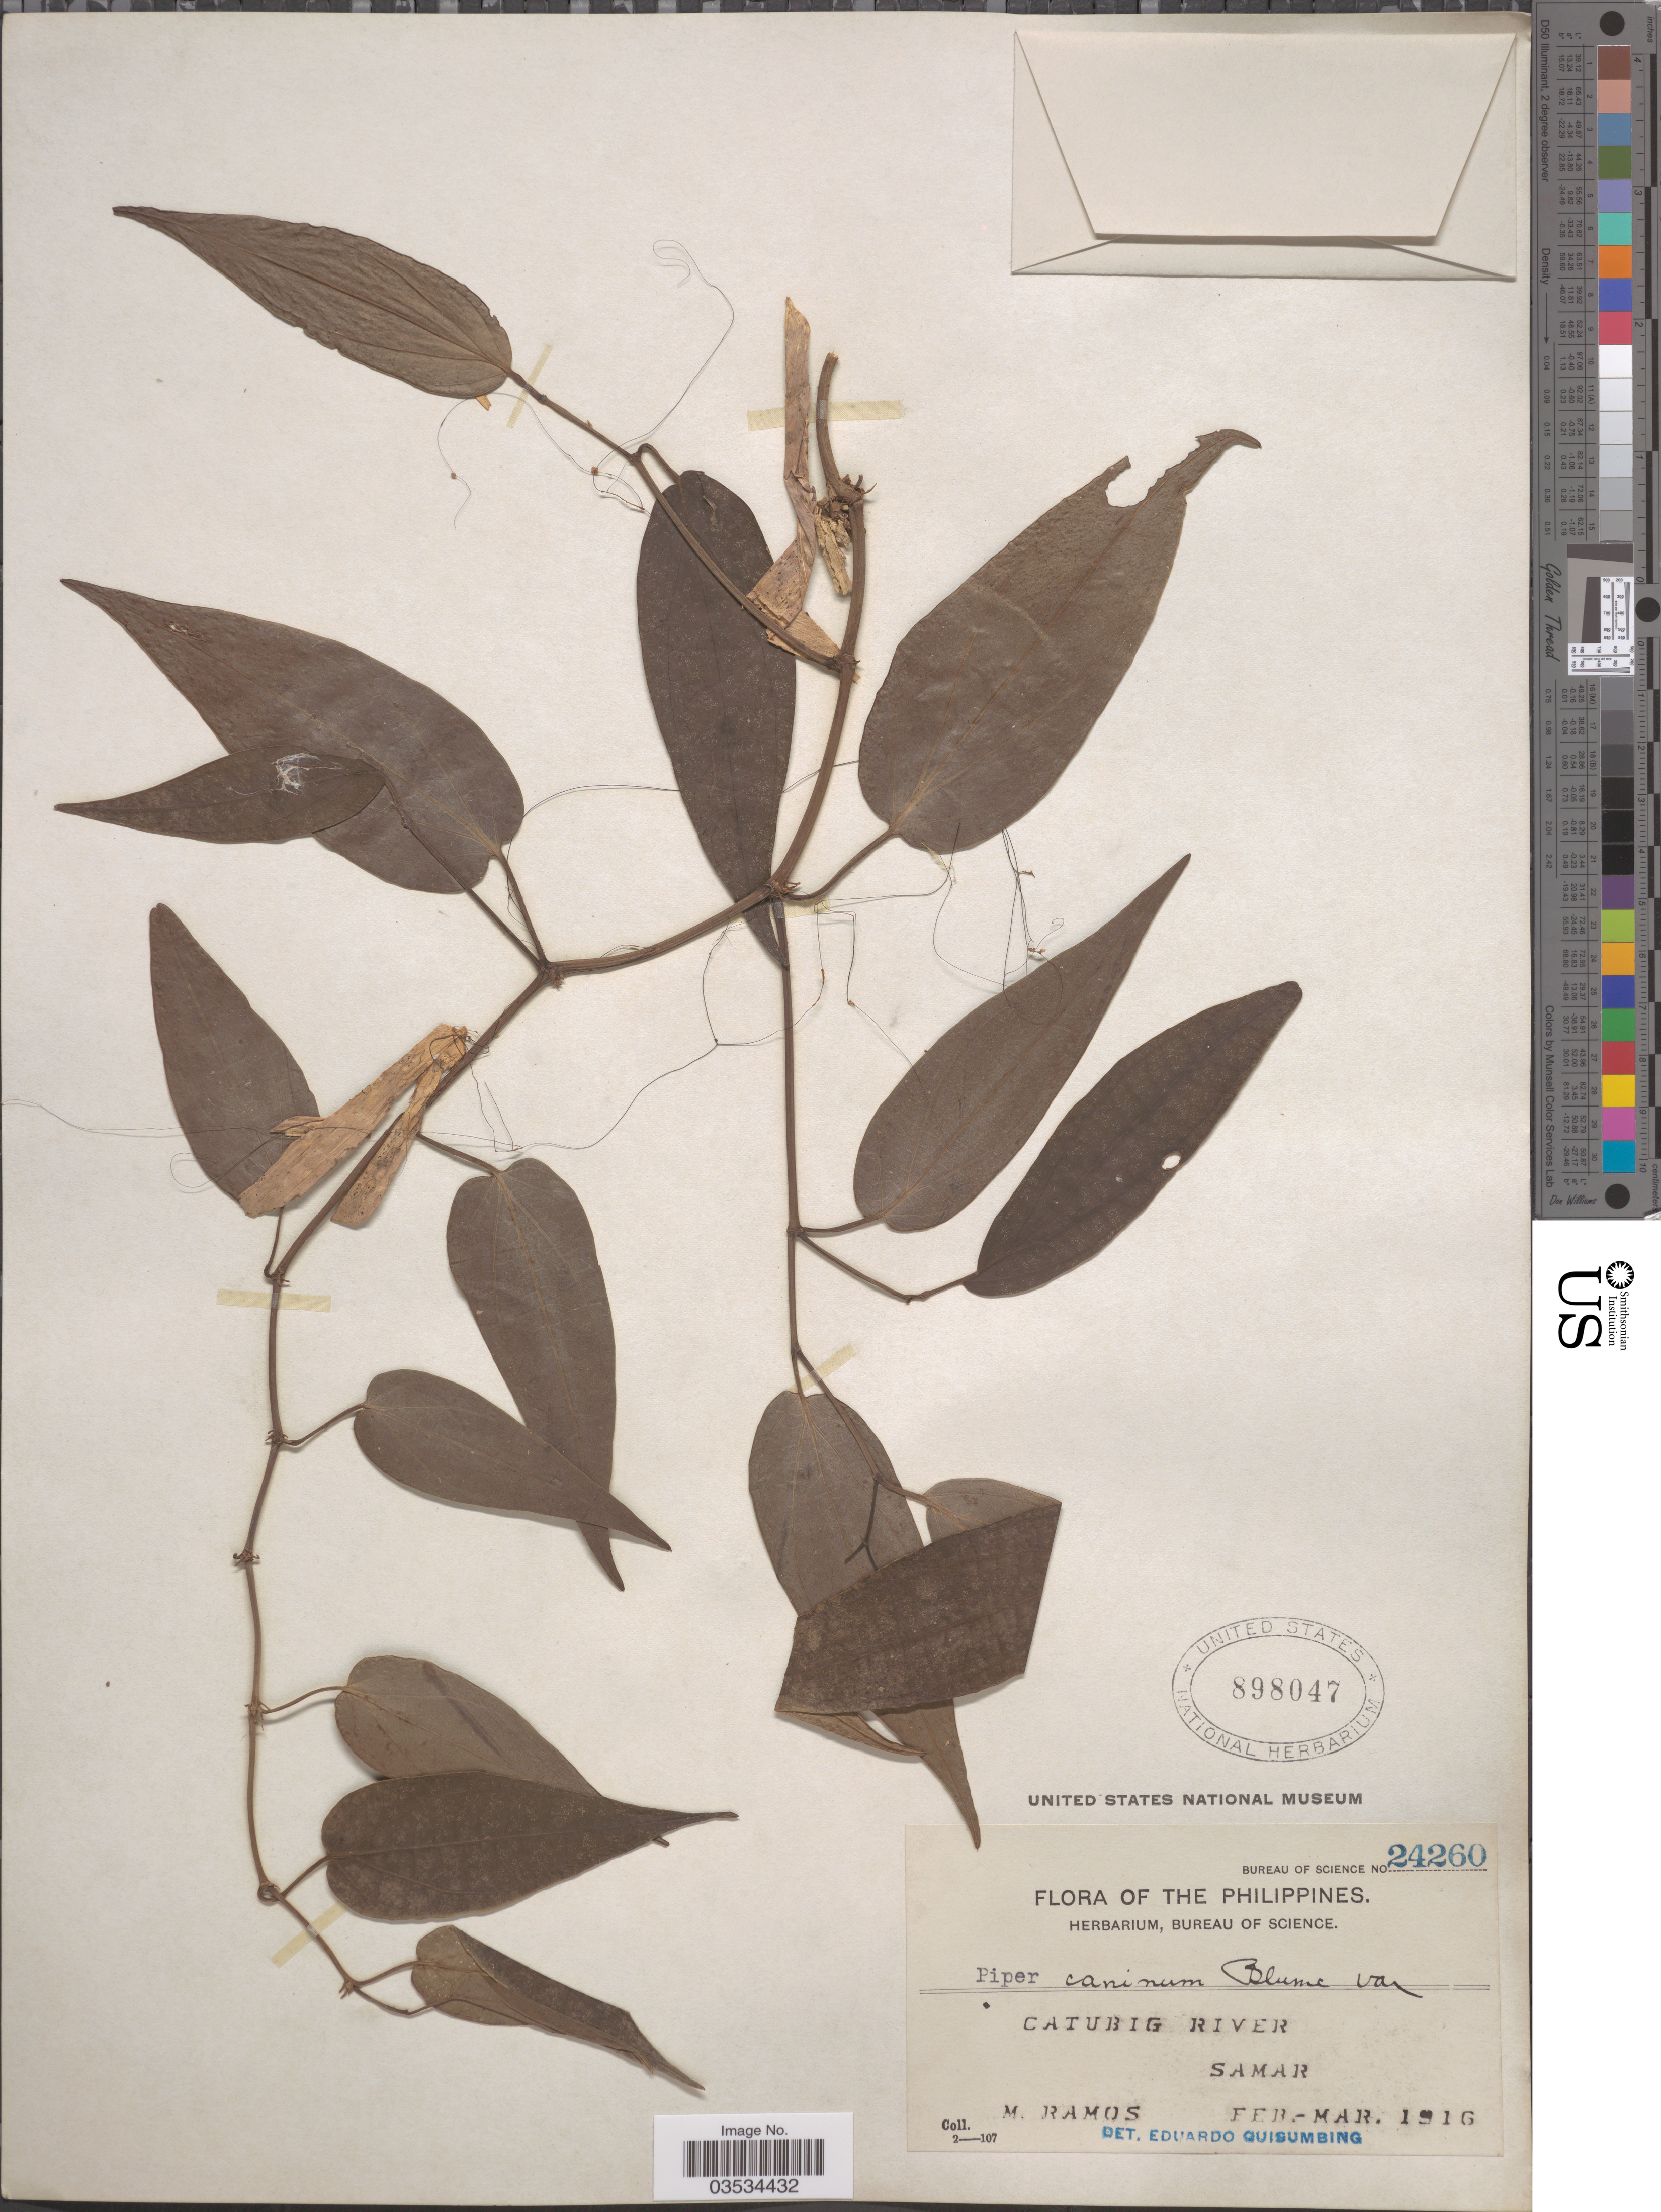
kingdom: Plantae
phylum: Tracheophyta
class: Magnoliopsida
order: Piperales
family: Piperaceae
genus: Piper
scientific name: Piper caninum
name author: Blume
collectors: M. Ramos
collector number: Bureau of Science 24260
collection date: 1916-02/1916-03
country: Philippines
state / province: Eastern Visayas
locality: Catubig River. Samar.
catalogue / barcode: US 898047